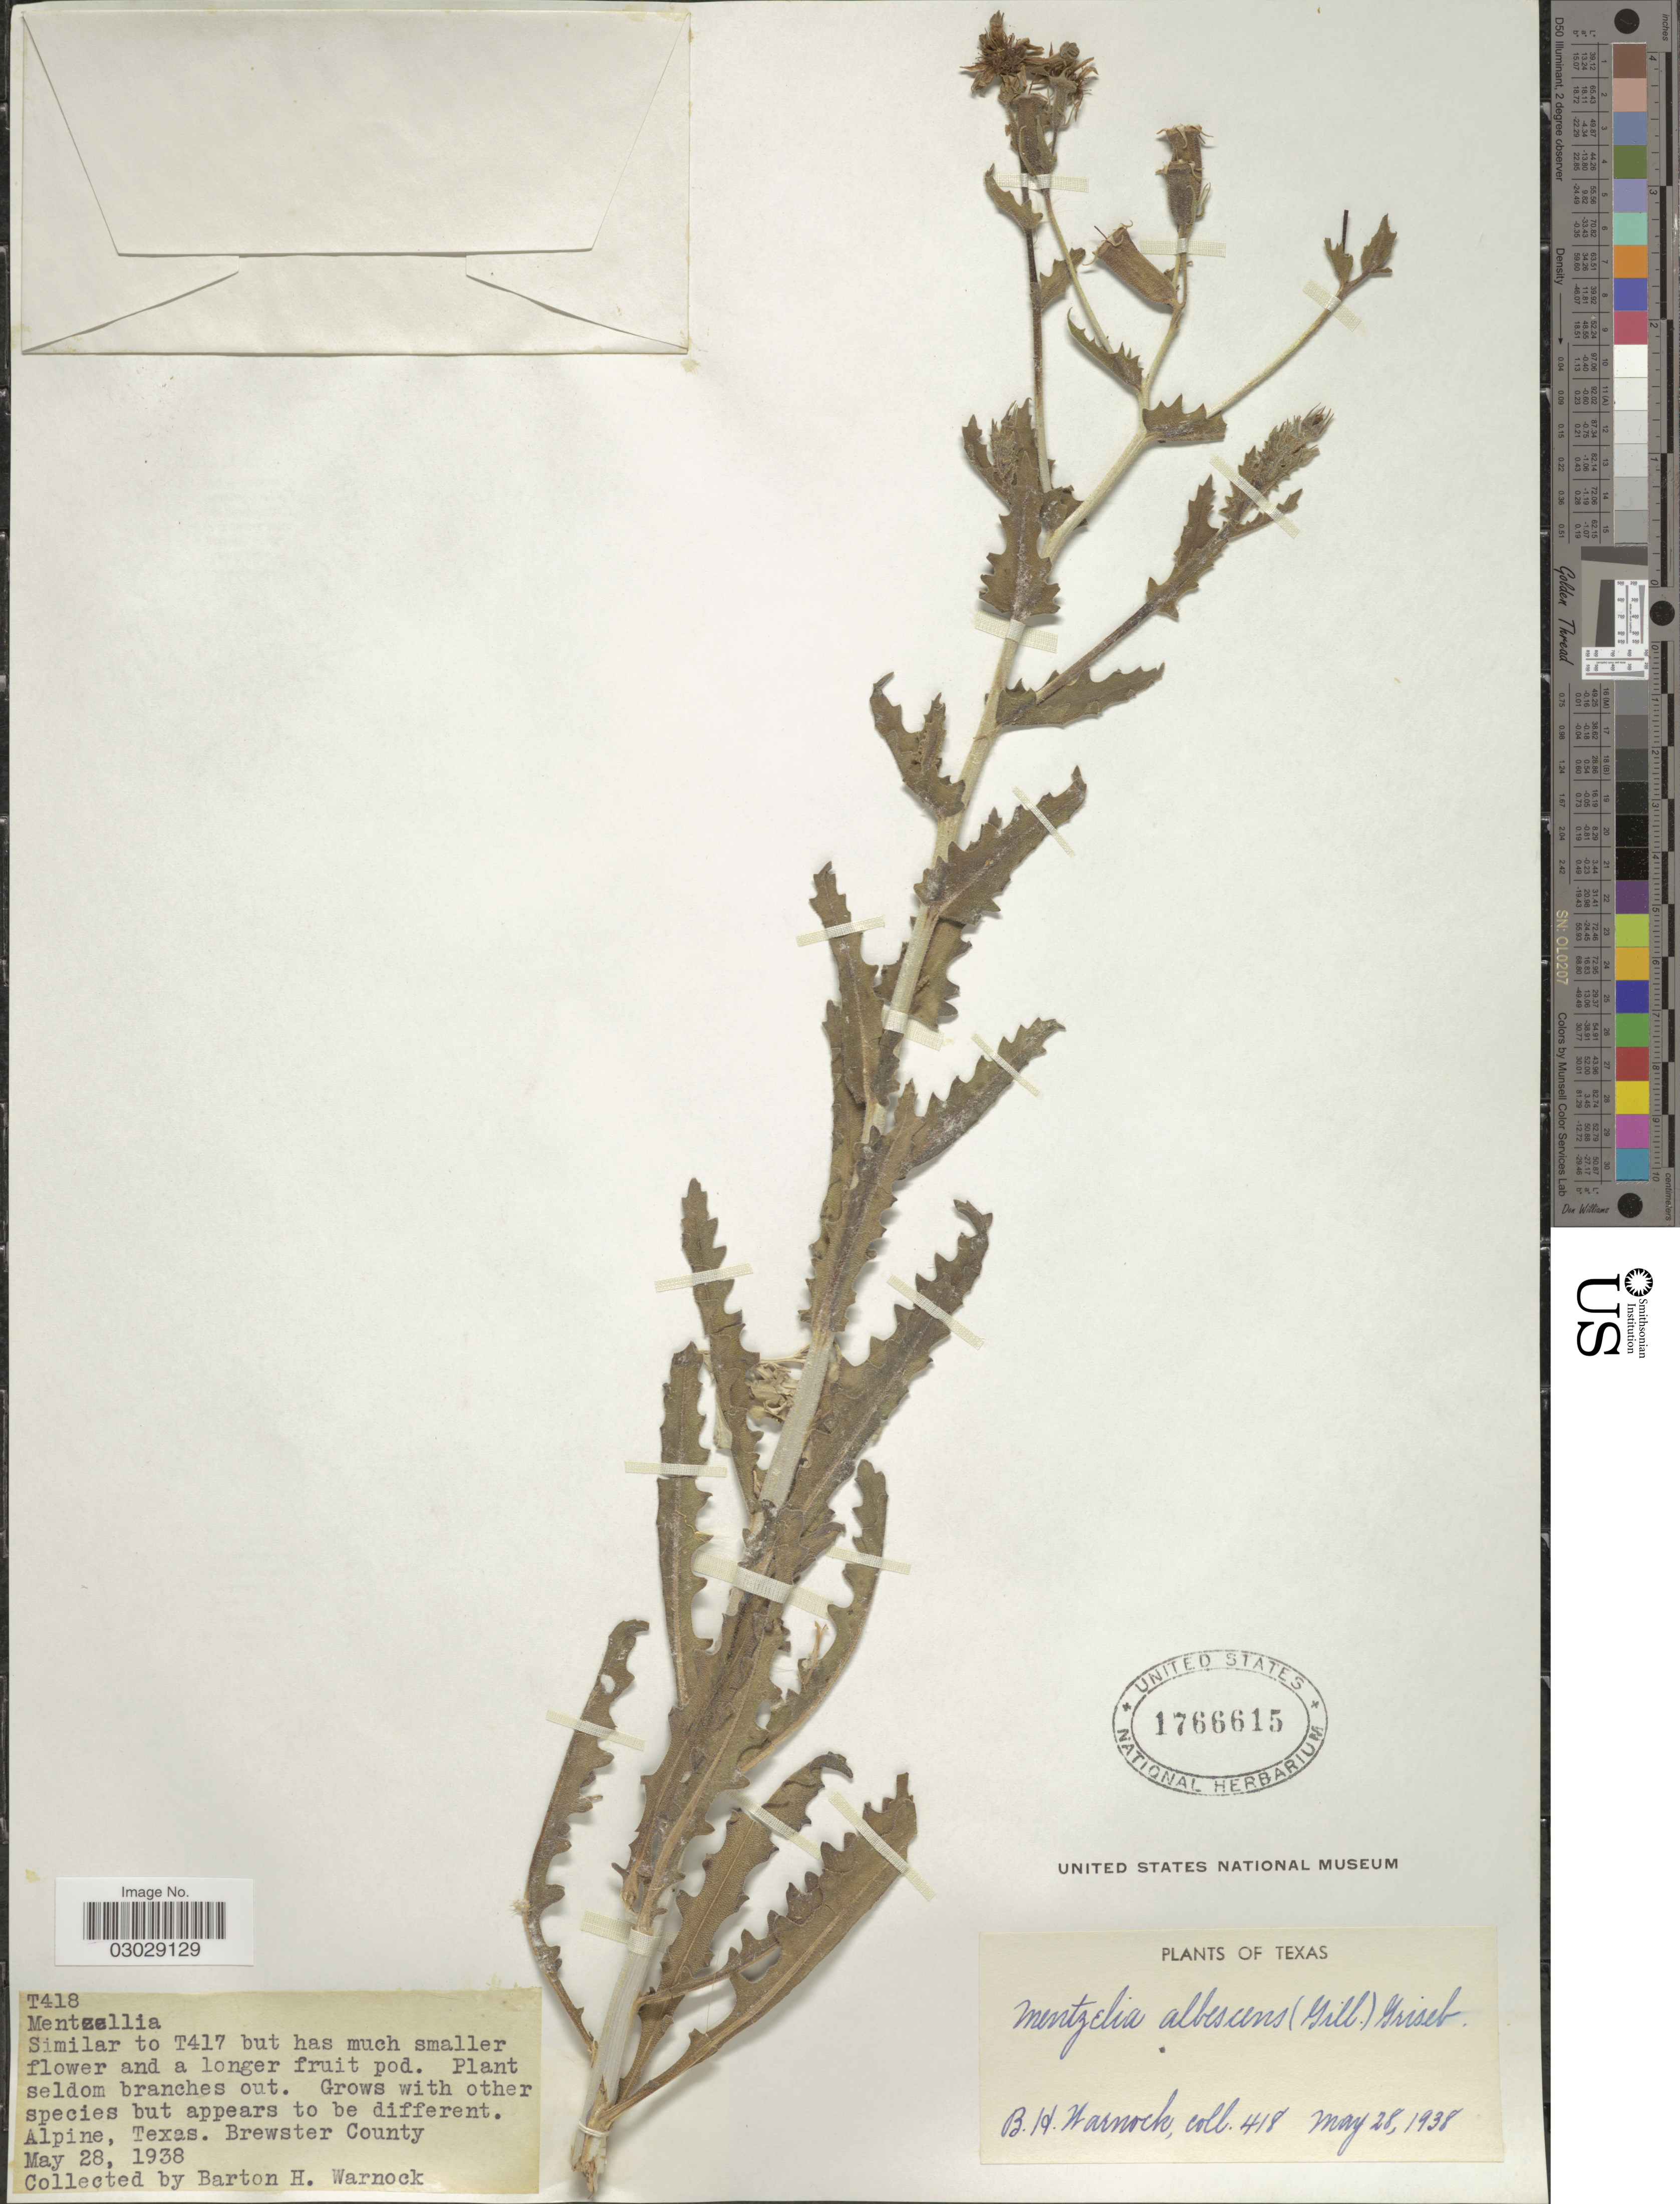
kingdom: Plantae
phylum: Tracheophyta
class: Magnoliopsida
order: Cornales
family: Loasaceae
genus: Mentzelia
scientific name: Mentzelia albescens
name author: (Gillies ex Arn.) Griseb.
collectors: B. H. Warnock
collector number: T418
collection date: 1938-05-28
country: United States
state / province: Texas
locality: Alpine. Brewster County.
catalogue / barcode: US 1766615